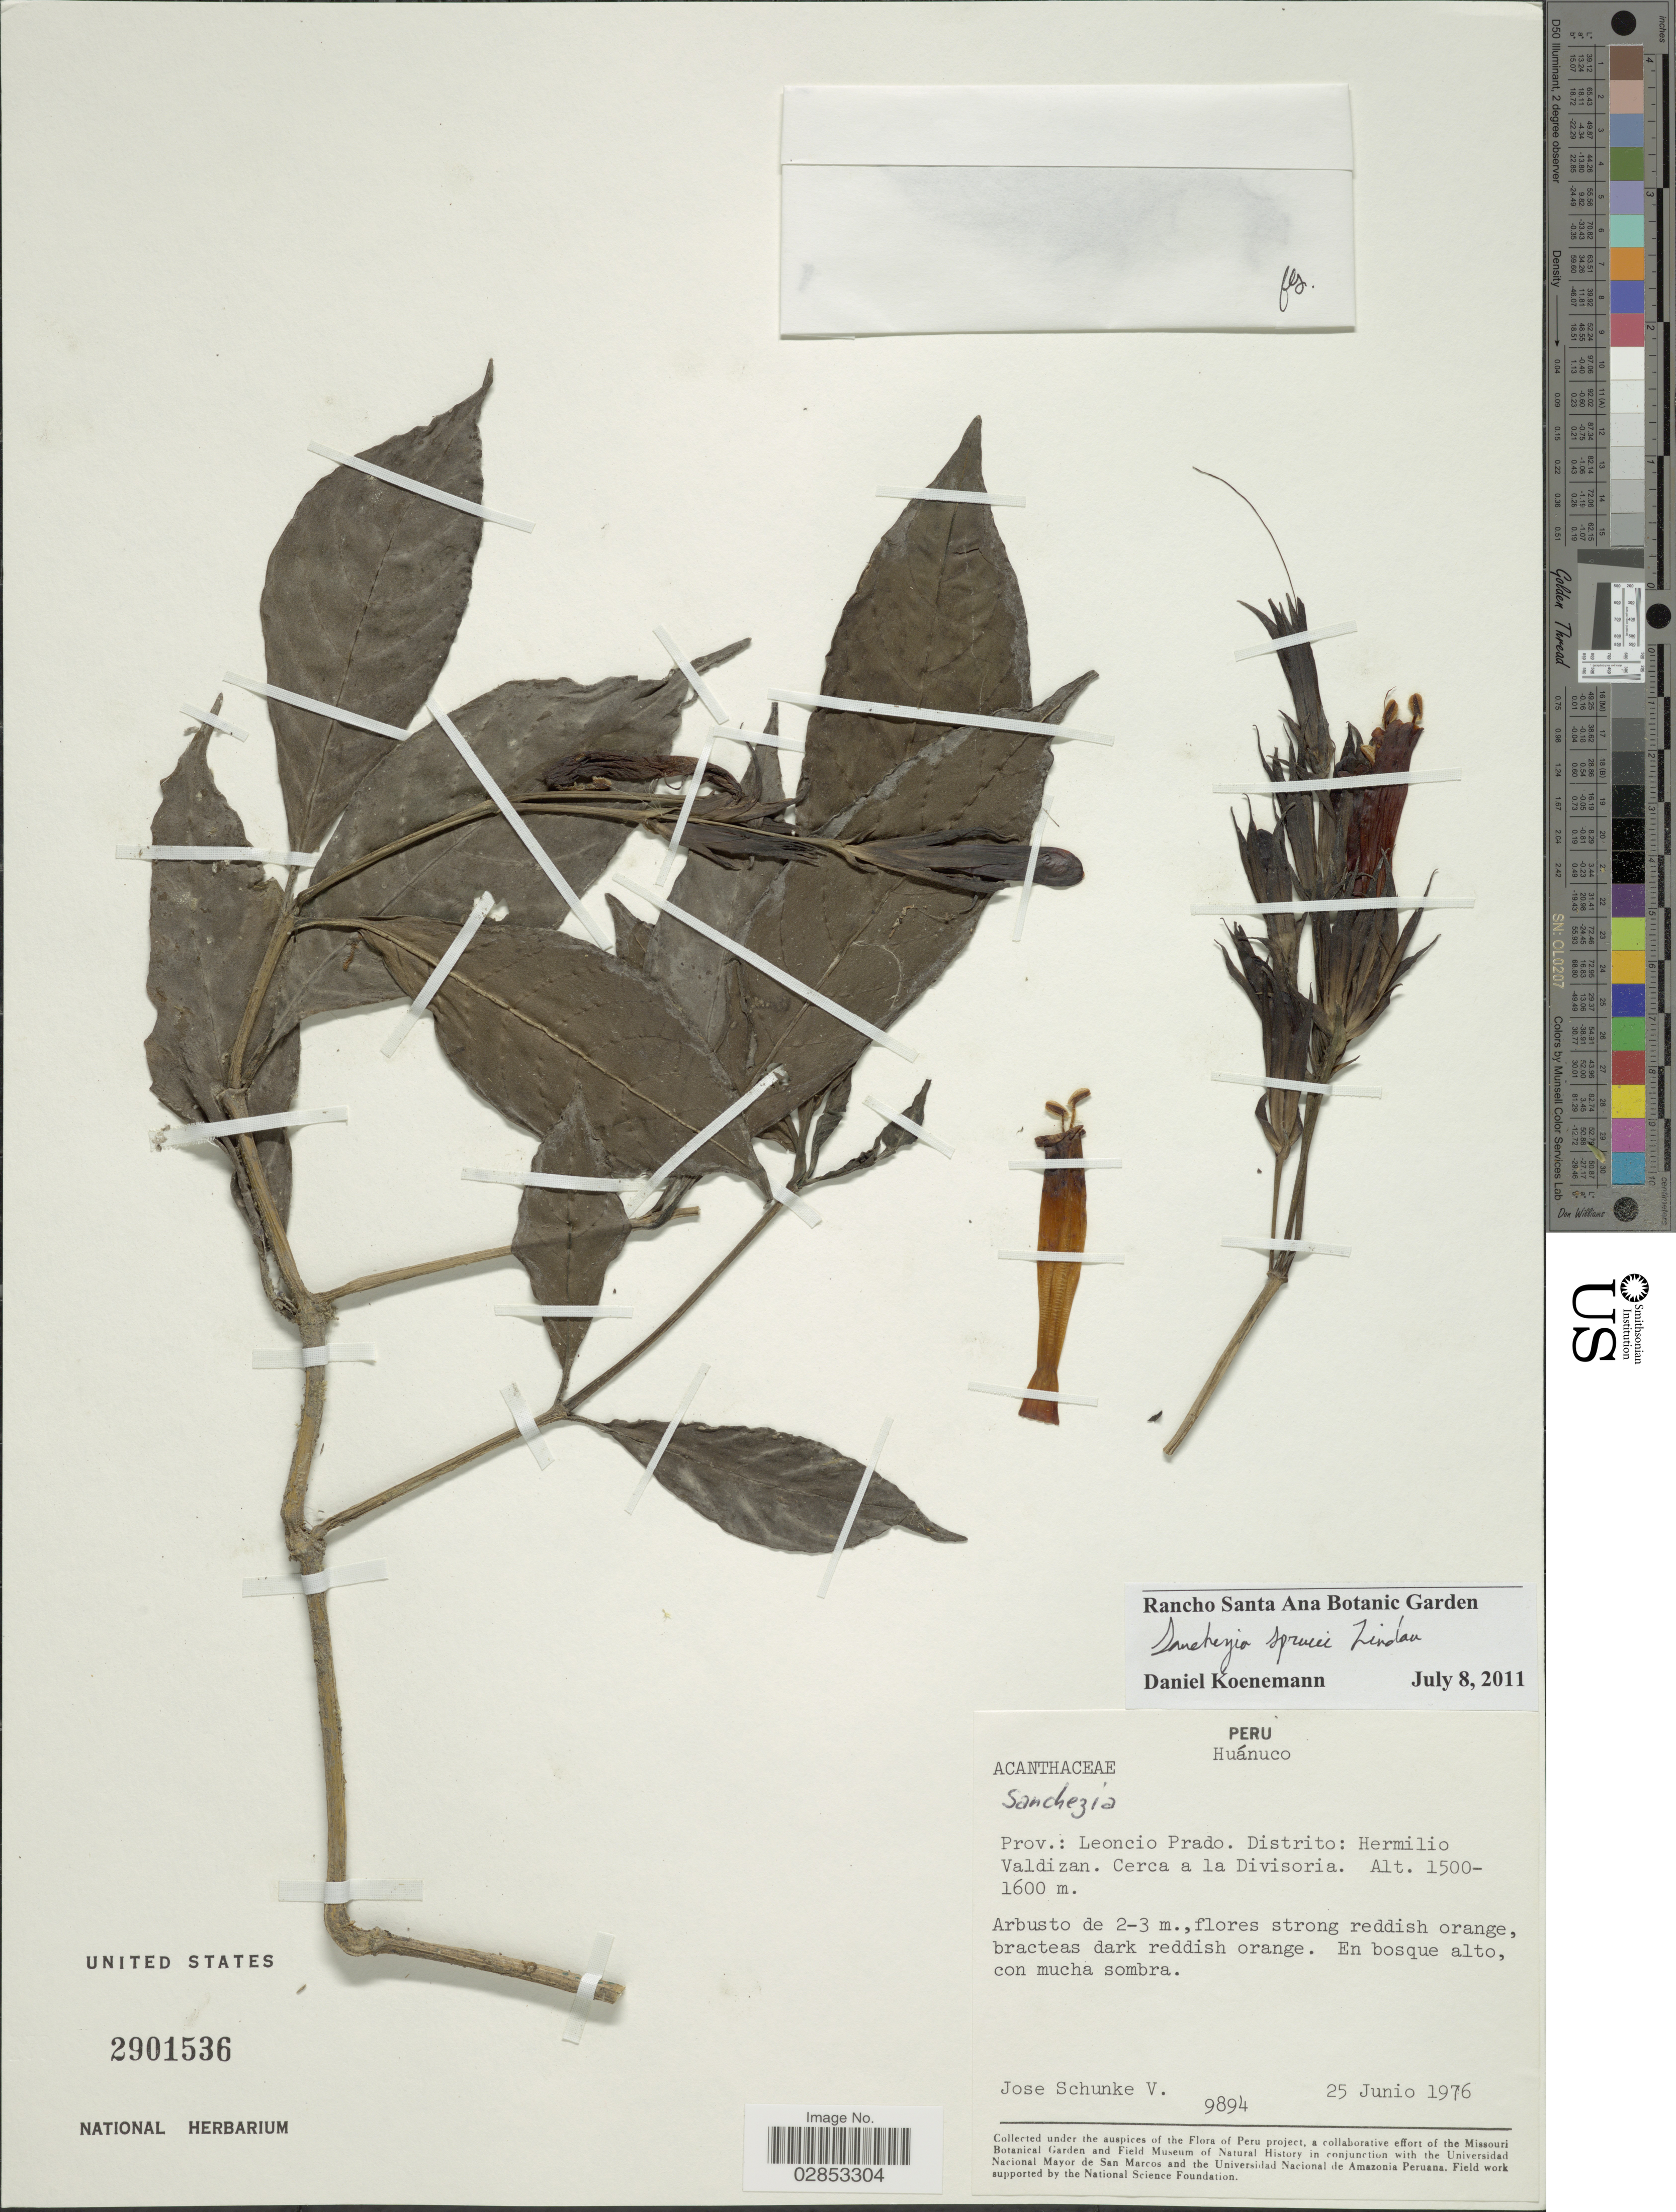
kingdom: Plantae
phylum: Tracheophyta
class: Magnoliopsida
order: Lamiales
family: Acanthaceae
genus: Sanchezia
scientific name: Sanchezia sprucei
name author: Lindau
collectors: J. Schunke Vigo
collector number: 9894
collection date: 1976-06-25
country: Peru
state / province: Huánuco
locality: Prov.: Leoncio Prado, Distrito: Hermilio Valdizan, Cerca a la Divisoria.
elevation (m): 1500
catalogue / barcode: US 2901536